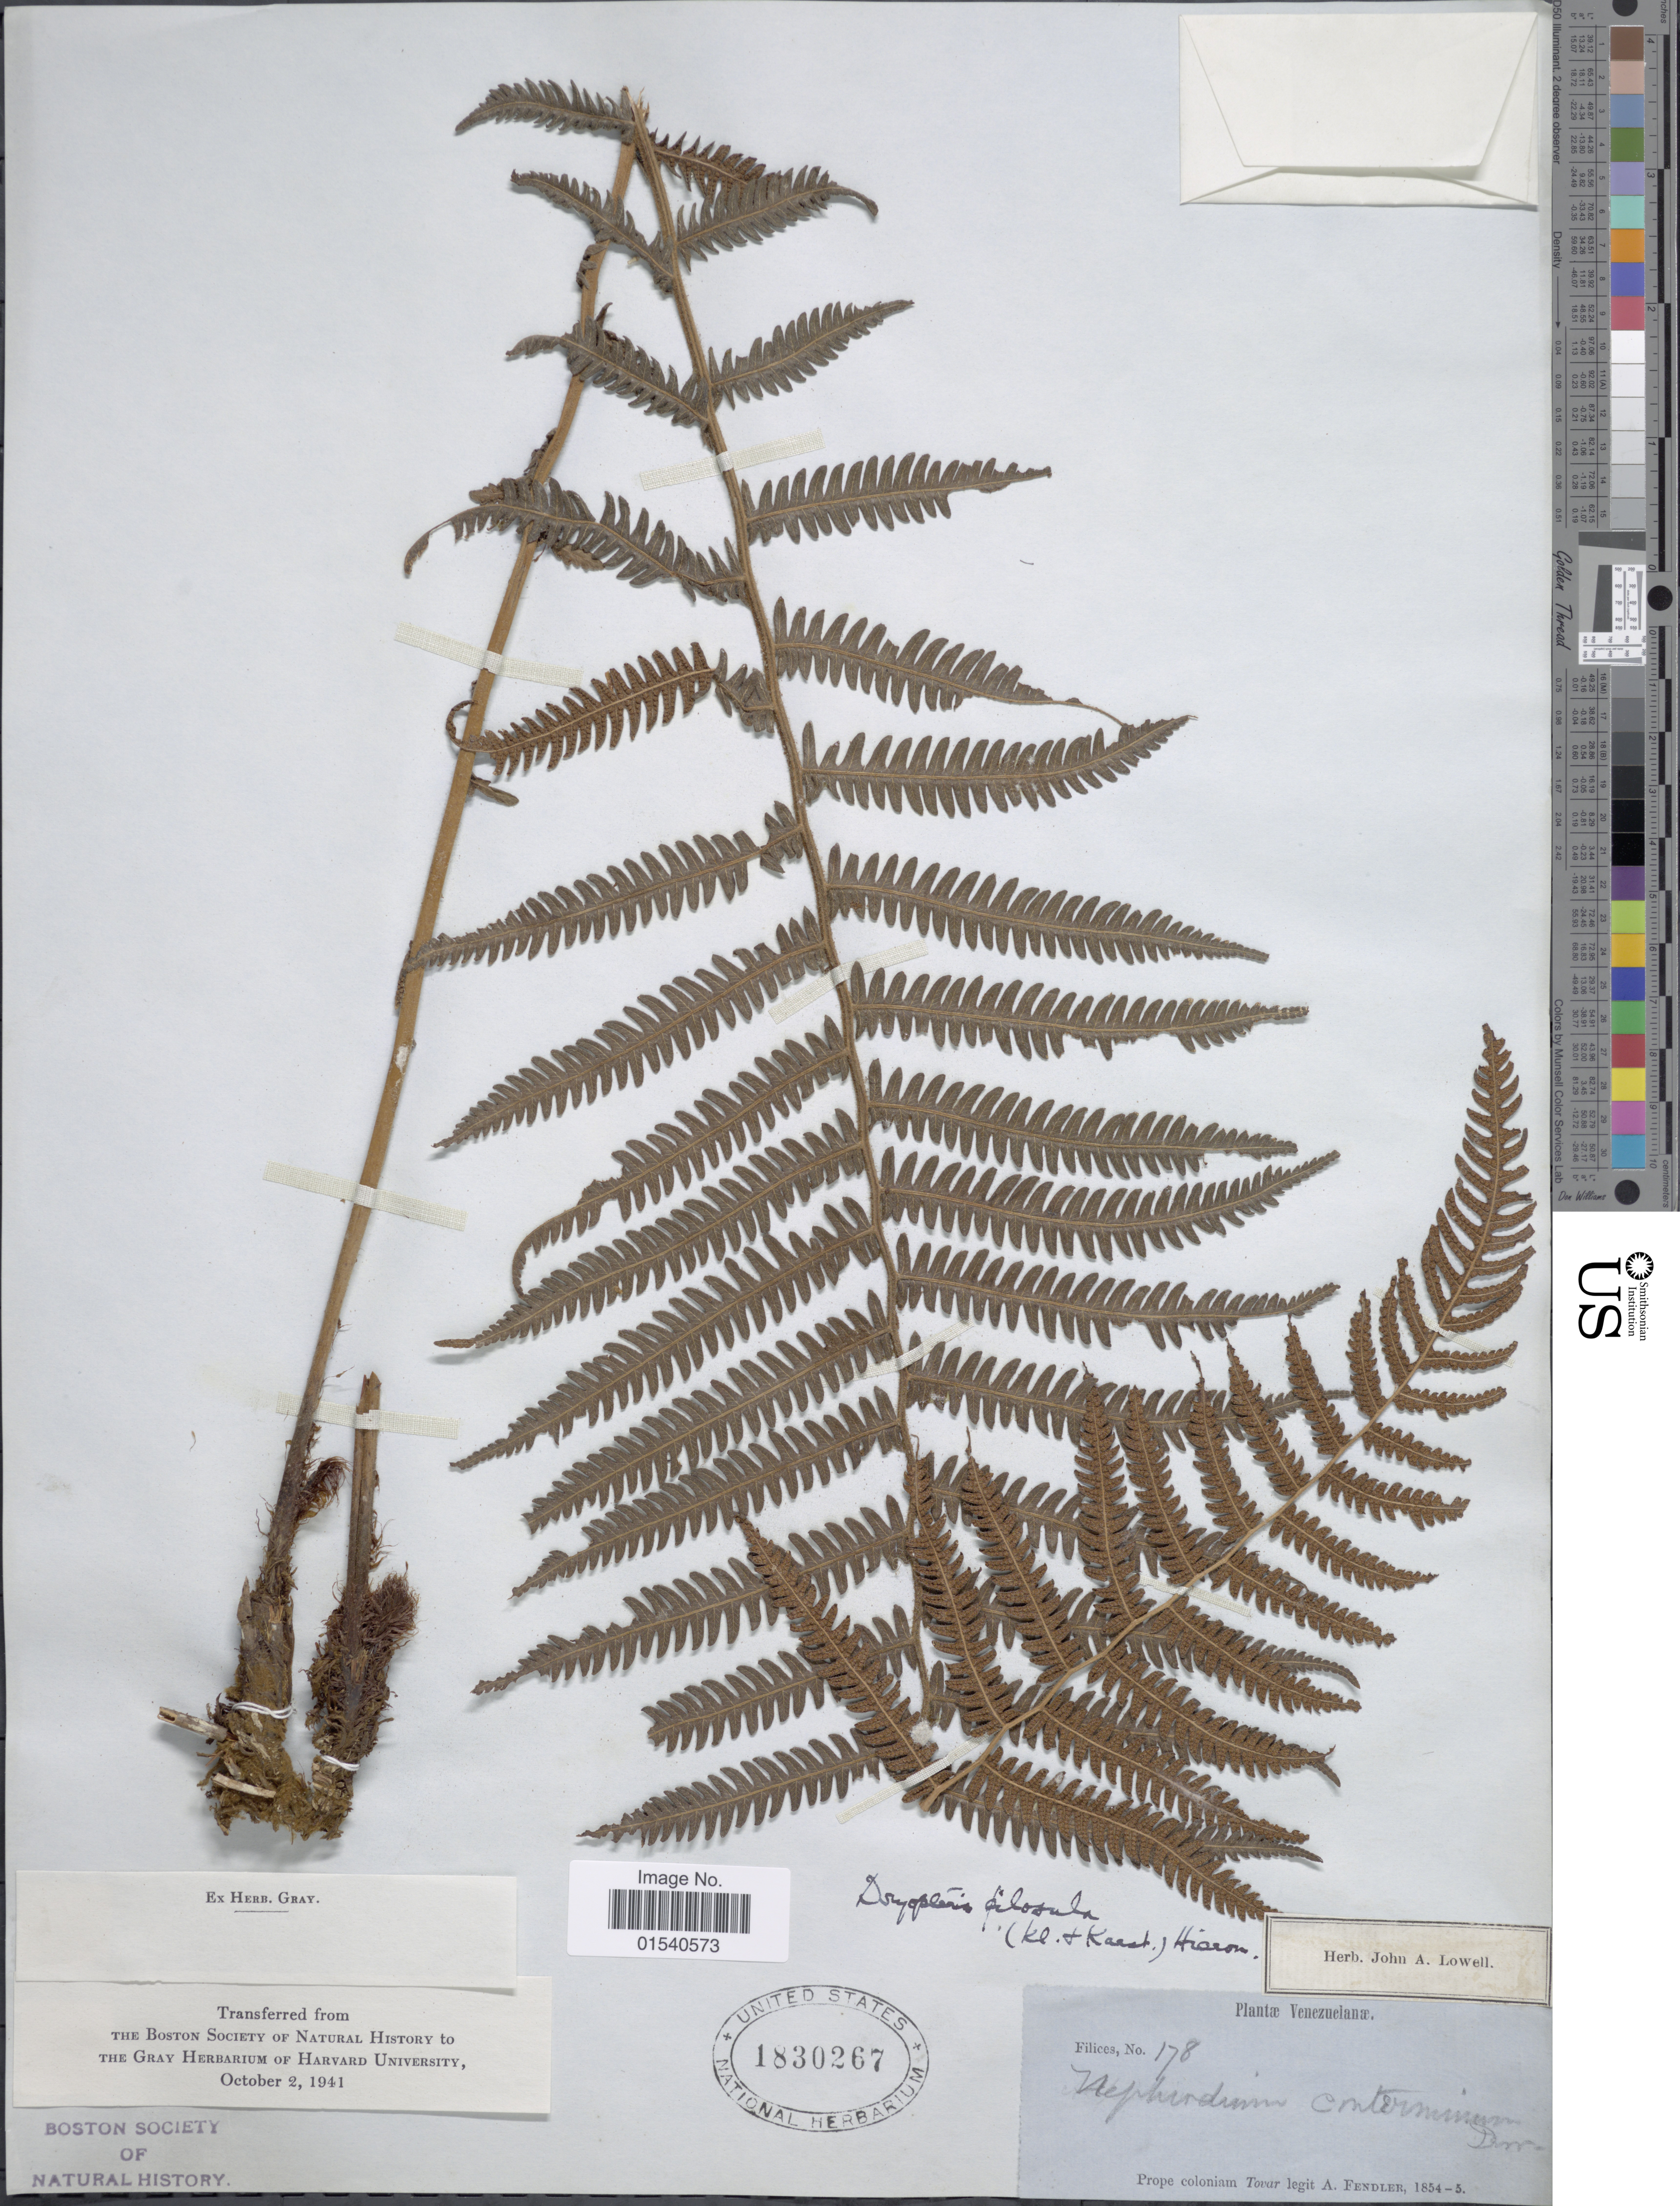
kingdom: Plantae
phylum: Tracheophyta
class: Polypodiopsida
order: Polypodiales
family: Thelypteridaceae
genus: Amauropelta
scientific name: Amauropelta pilosula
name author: (Klotzsch & H. Karst.) Á. Löve & D. Löve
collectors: A. Fendler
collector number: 178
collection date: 1854/1855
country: Venezuela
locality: Prope coloniam Tovar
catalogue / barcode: US 1830267